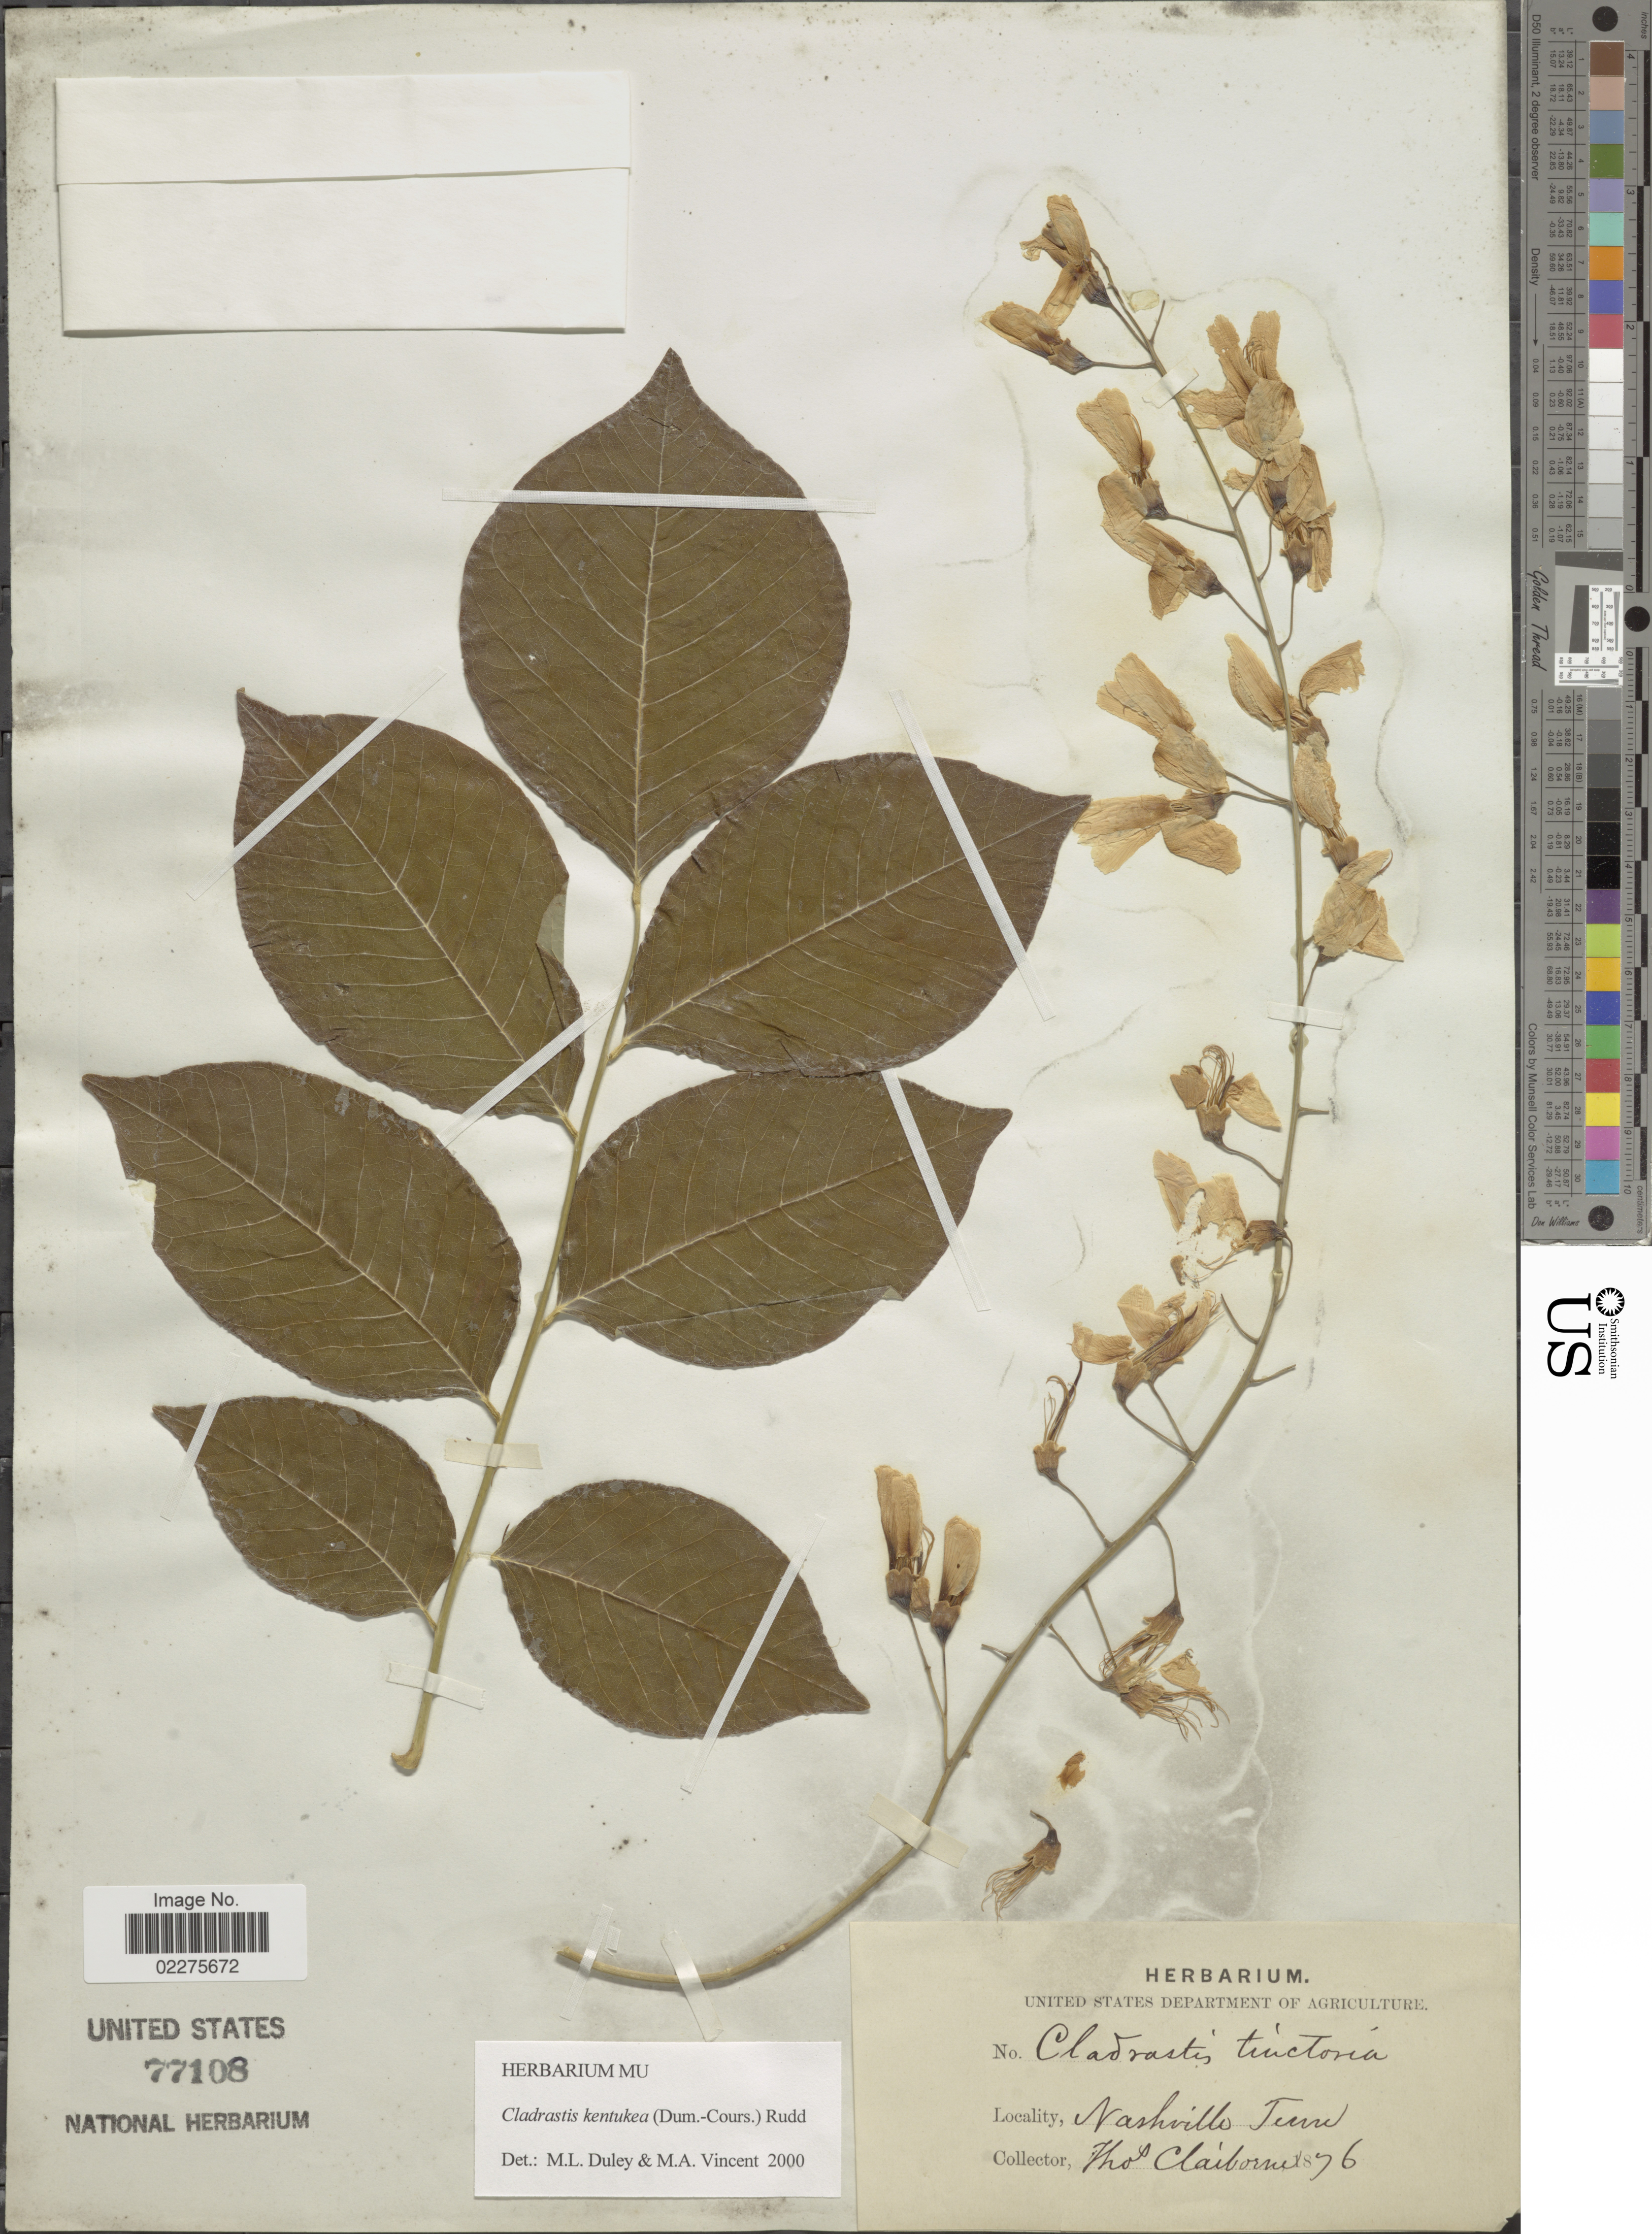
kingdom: Plantae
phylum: Tracheophyta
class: Magnoliopsida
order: Fabales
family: Fabaceae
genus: Cladrastis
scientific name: Cladrastis kentukea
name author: (Dum. Cours.) Rudd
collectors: T. Claiborne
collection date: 1876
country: United States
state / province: Tennessee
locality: Nashville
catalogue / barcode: US 77108